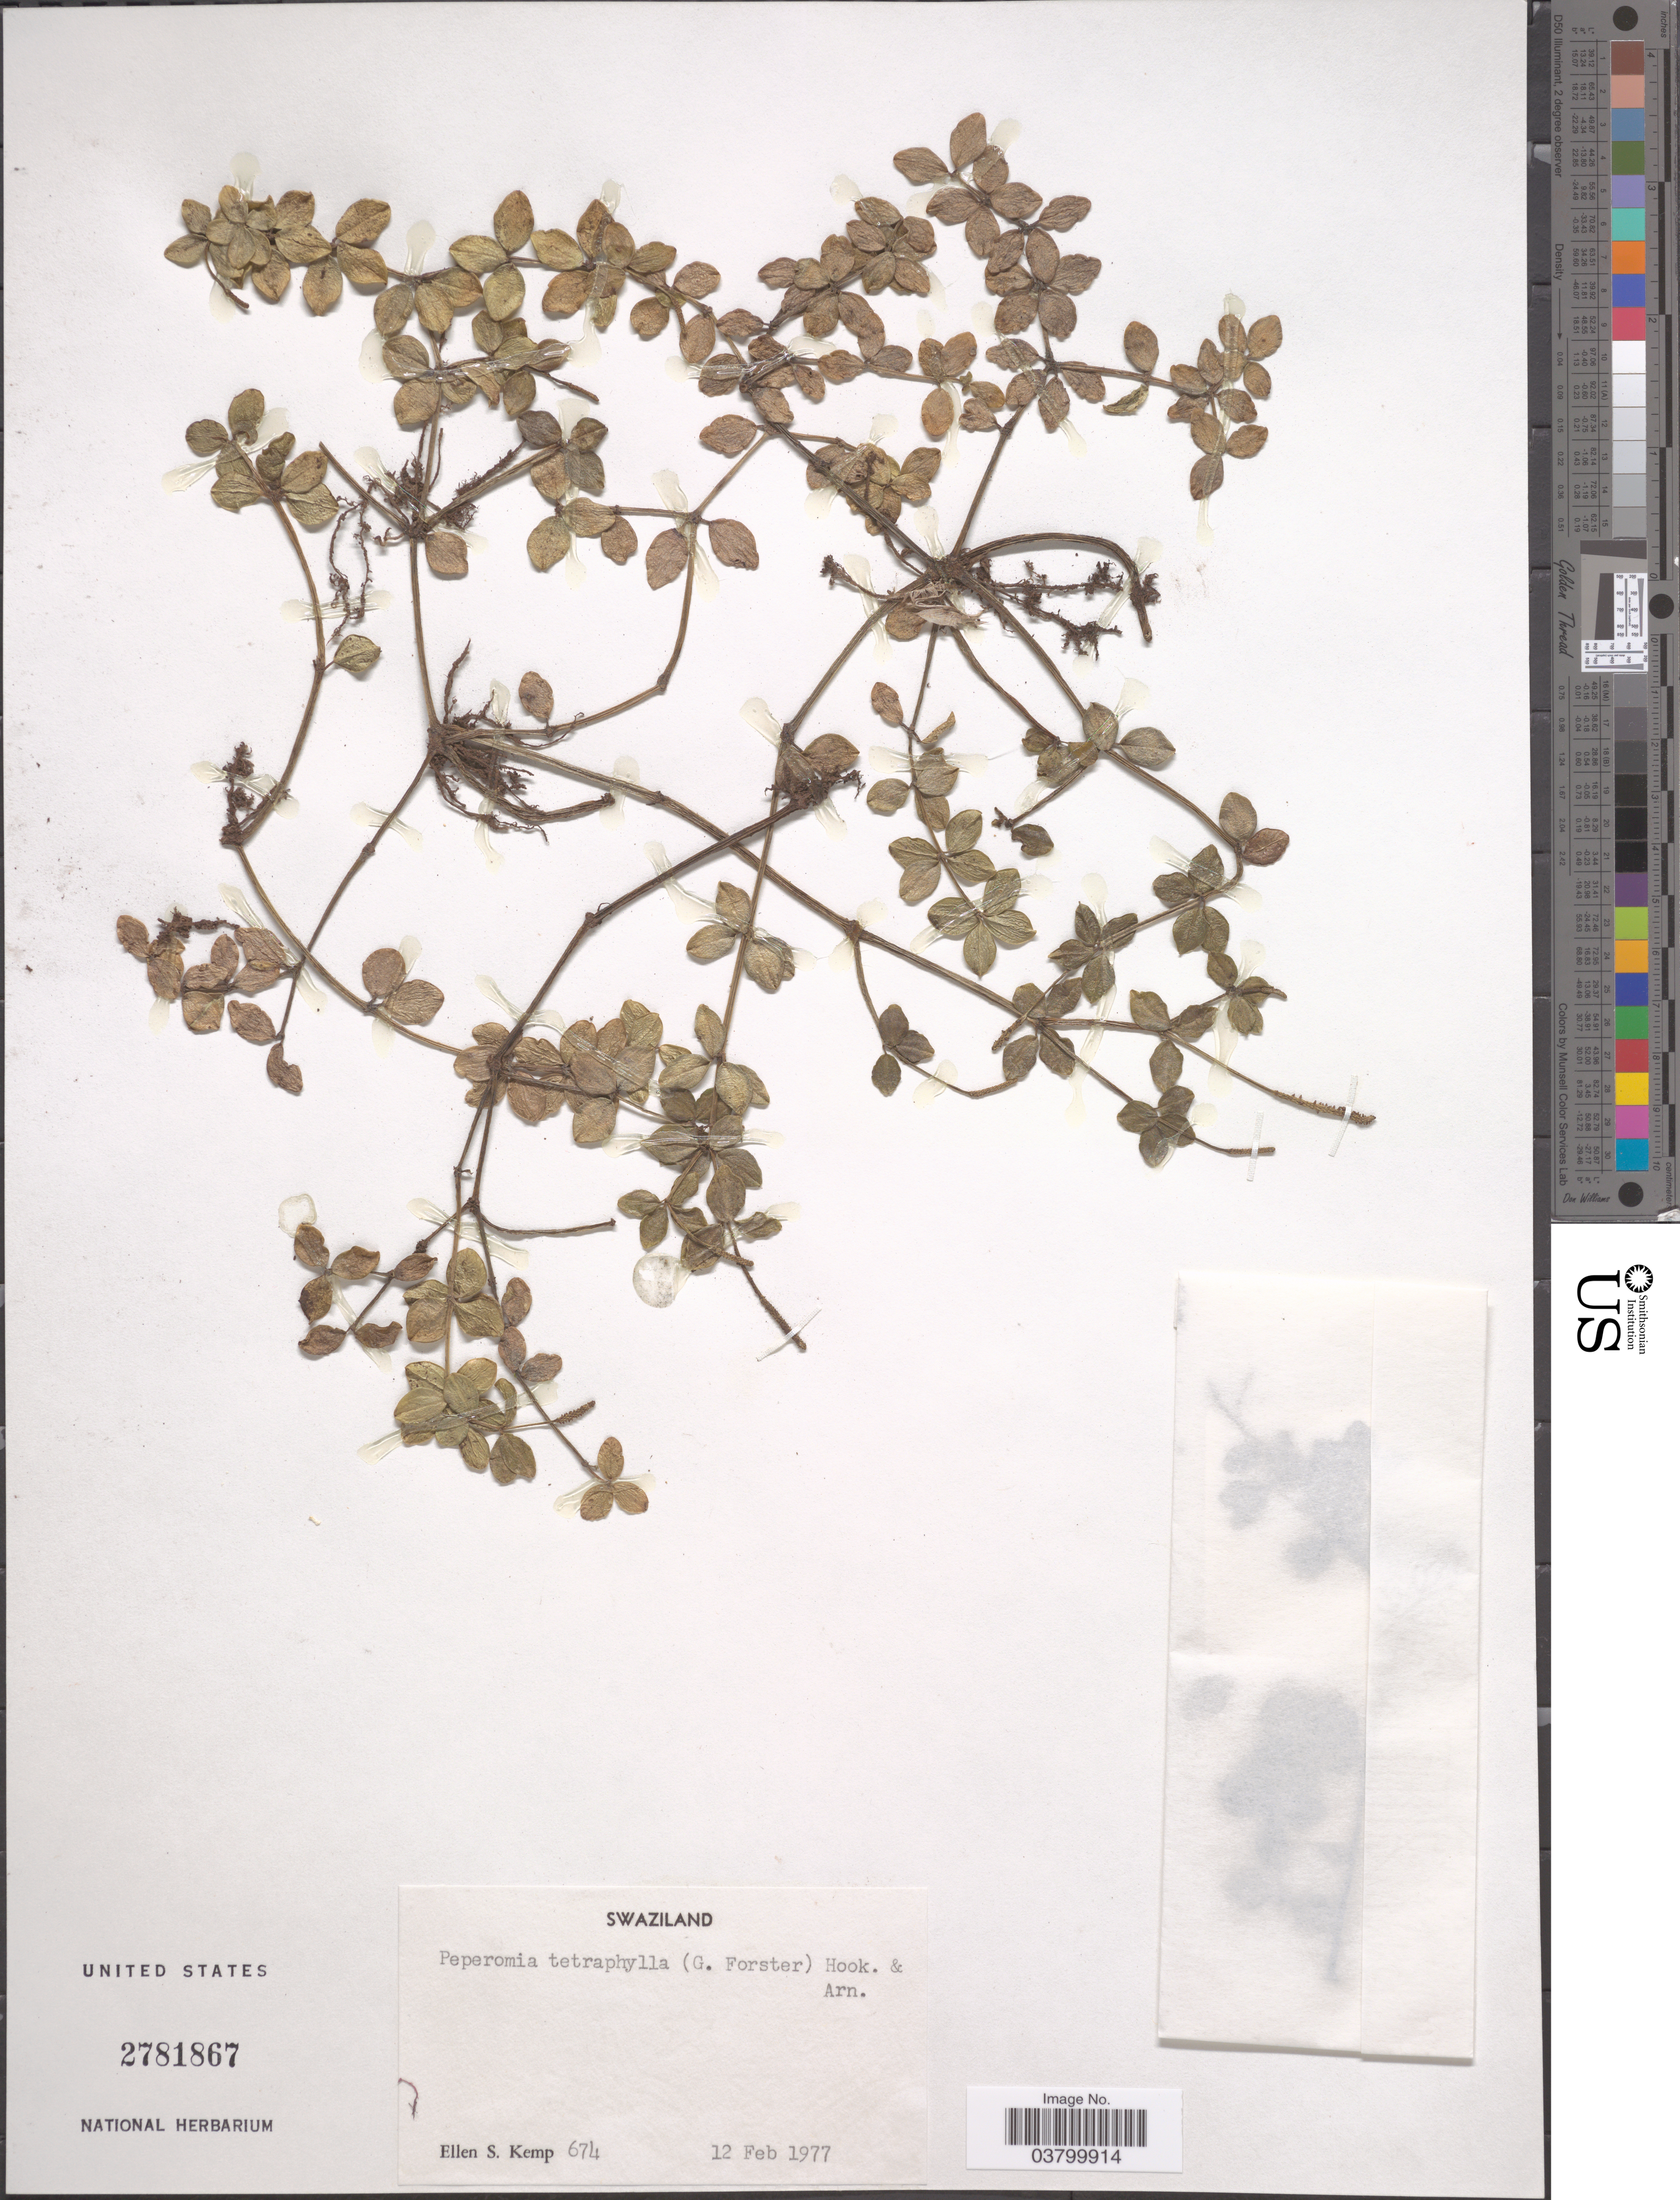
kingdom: Plantae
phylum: Tracheophyta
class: Magnoliopsida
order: Piperales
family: Piperaceae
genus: Peperomia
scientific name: Peperomia tetraphylla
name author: (G. Forst.) Hook. & Arn.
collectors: E. S. Kemp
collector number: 674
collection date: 1977-02-12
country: Eswatini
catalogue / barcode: US 2781867